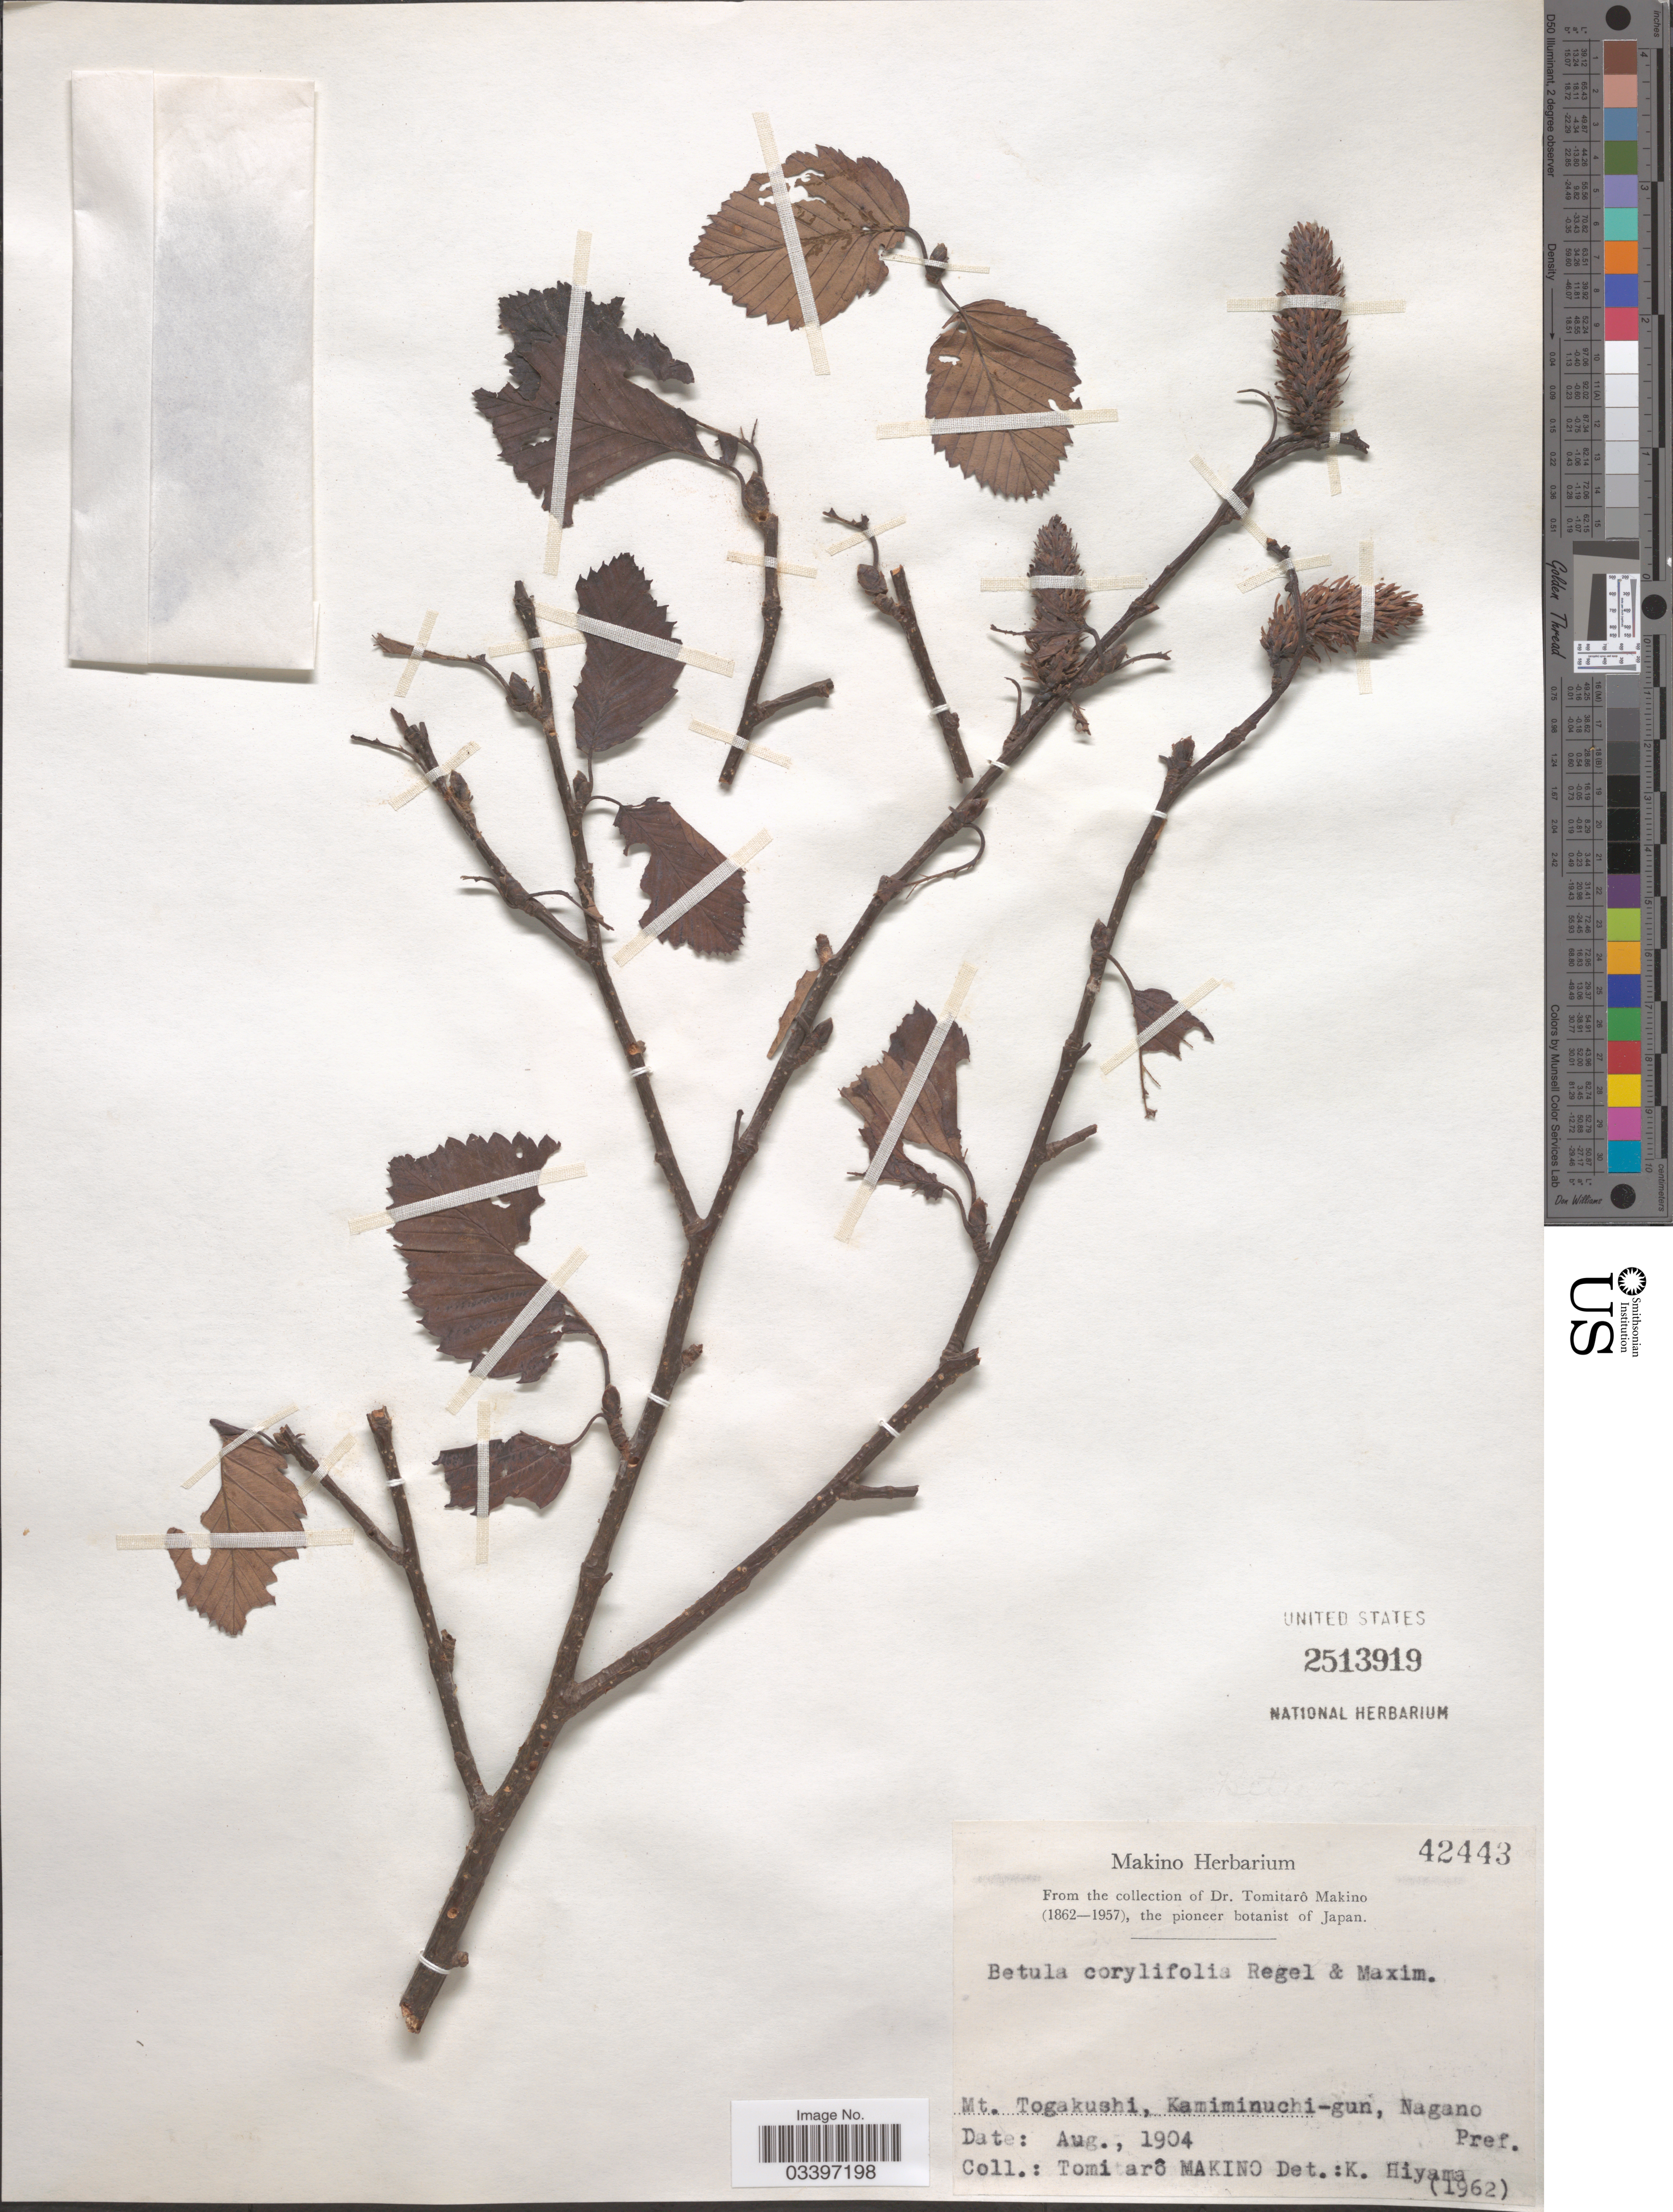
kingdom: Plantae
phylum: Tracheophyta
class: Magnoliopsida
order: Fagales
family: Betulaceae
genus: Betula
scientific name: Betula corylifolia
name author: Regel & Maxim.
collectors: T. Makino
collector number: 42443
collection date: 1904-08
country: Japan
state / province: Nagano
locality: Mt. Togakushi, Kamiminuchi-gun, Nagano Pref.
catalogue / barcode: US 2513919